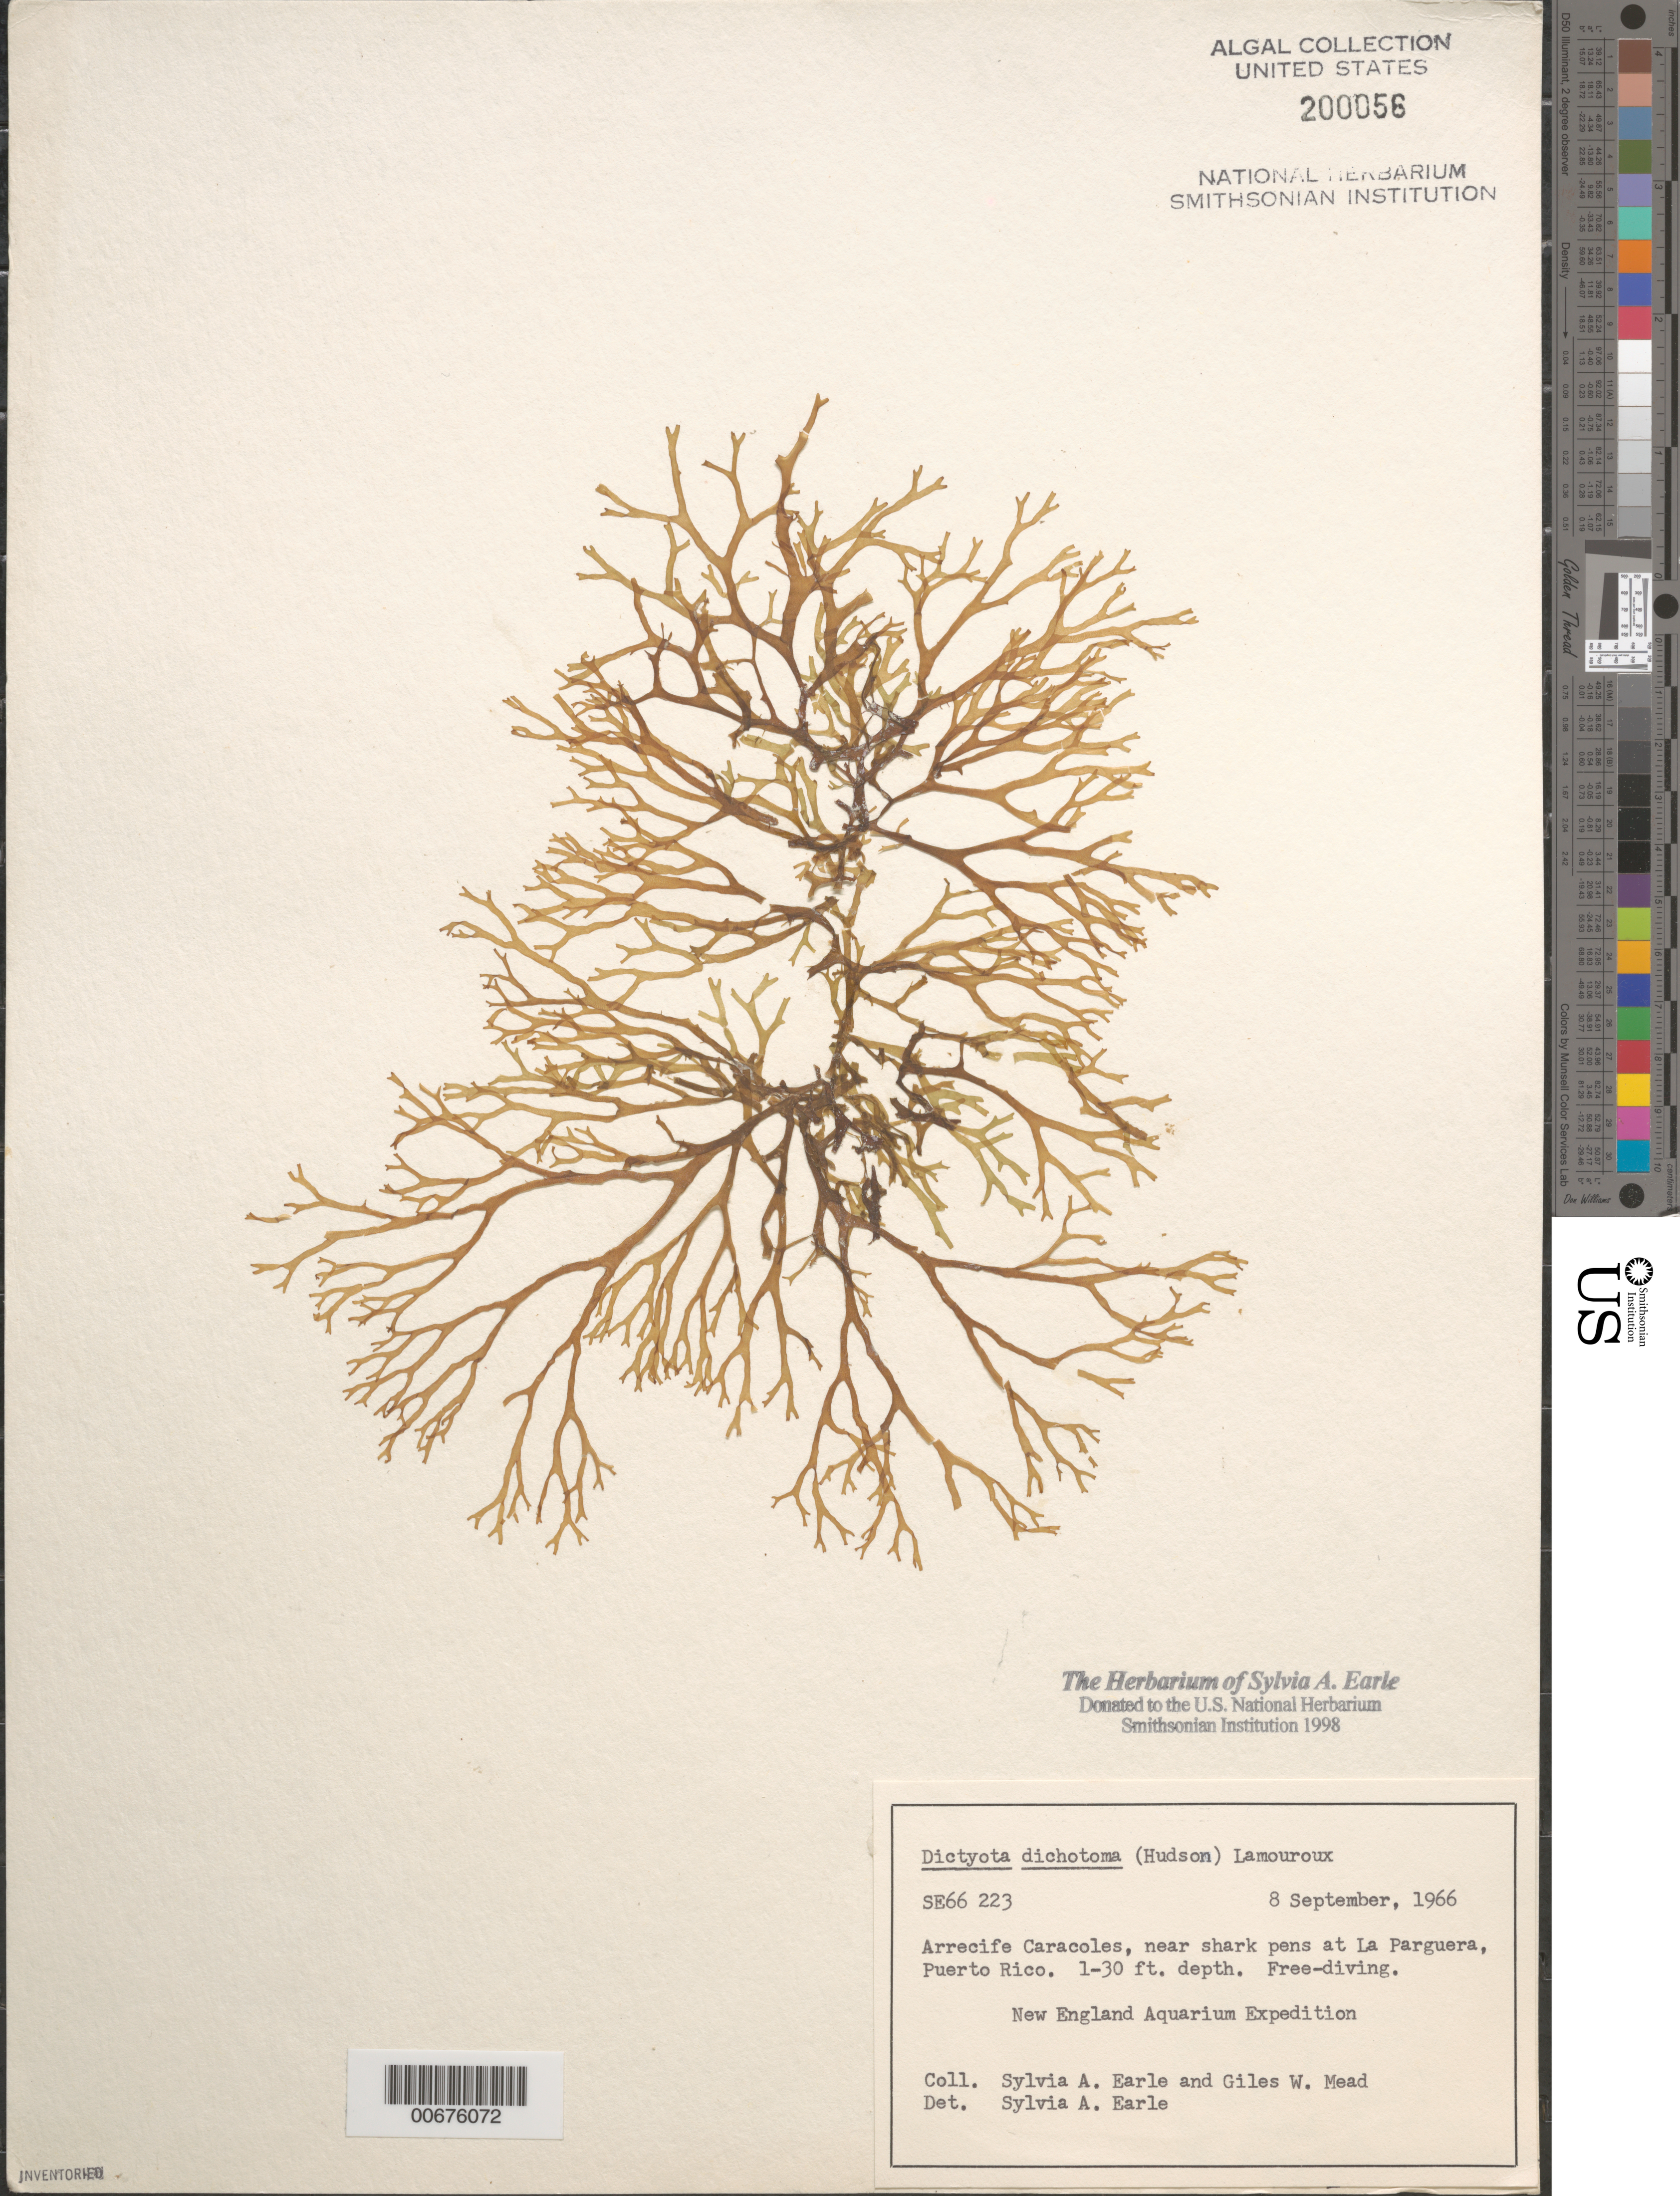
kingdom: Chromista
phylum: Ochrophyta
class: Phaeophyceae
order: Dictyotales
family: Dictyotaceae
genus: Dictyota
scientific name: Dictyota dichotoma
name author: (Huds.) J.V.Lamouroux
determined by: Earle, S. A.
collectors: S. A. Earle & G. W. Mead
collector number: Se 66223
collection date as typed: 08 Sep 1966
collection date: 1966-09-08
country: Puerto Rico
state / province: Lajas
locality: La Parguera, shark pens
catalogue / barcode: US 200056